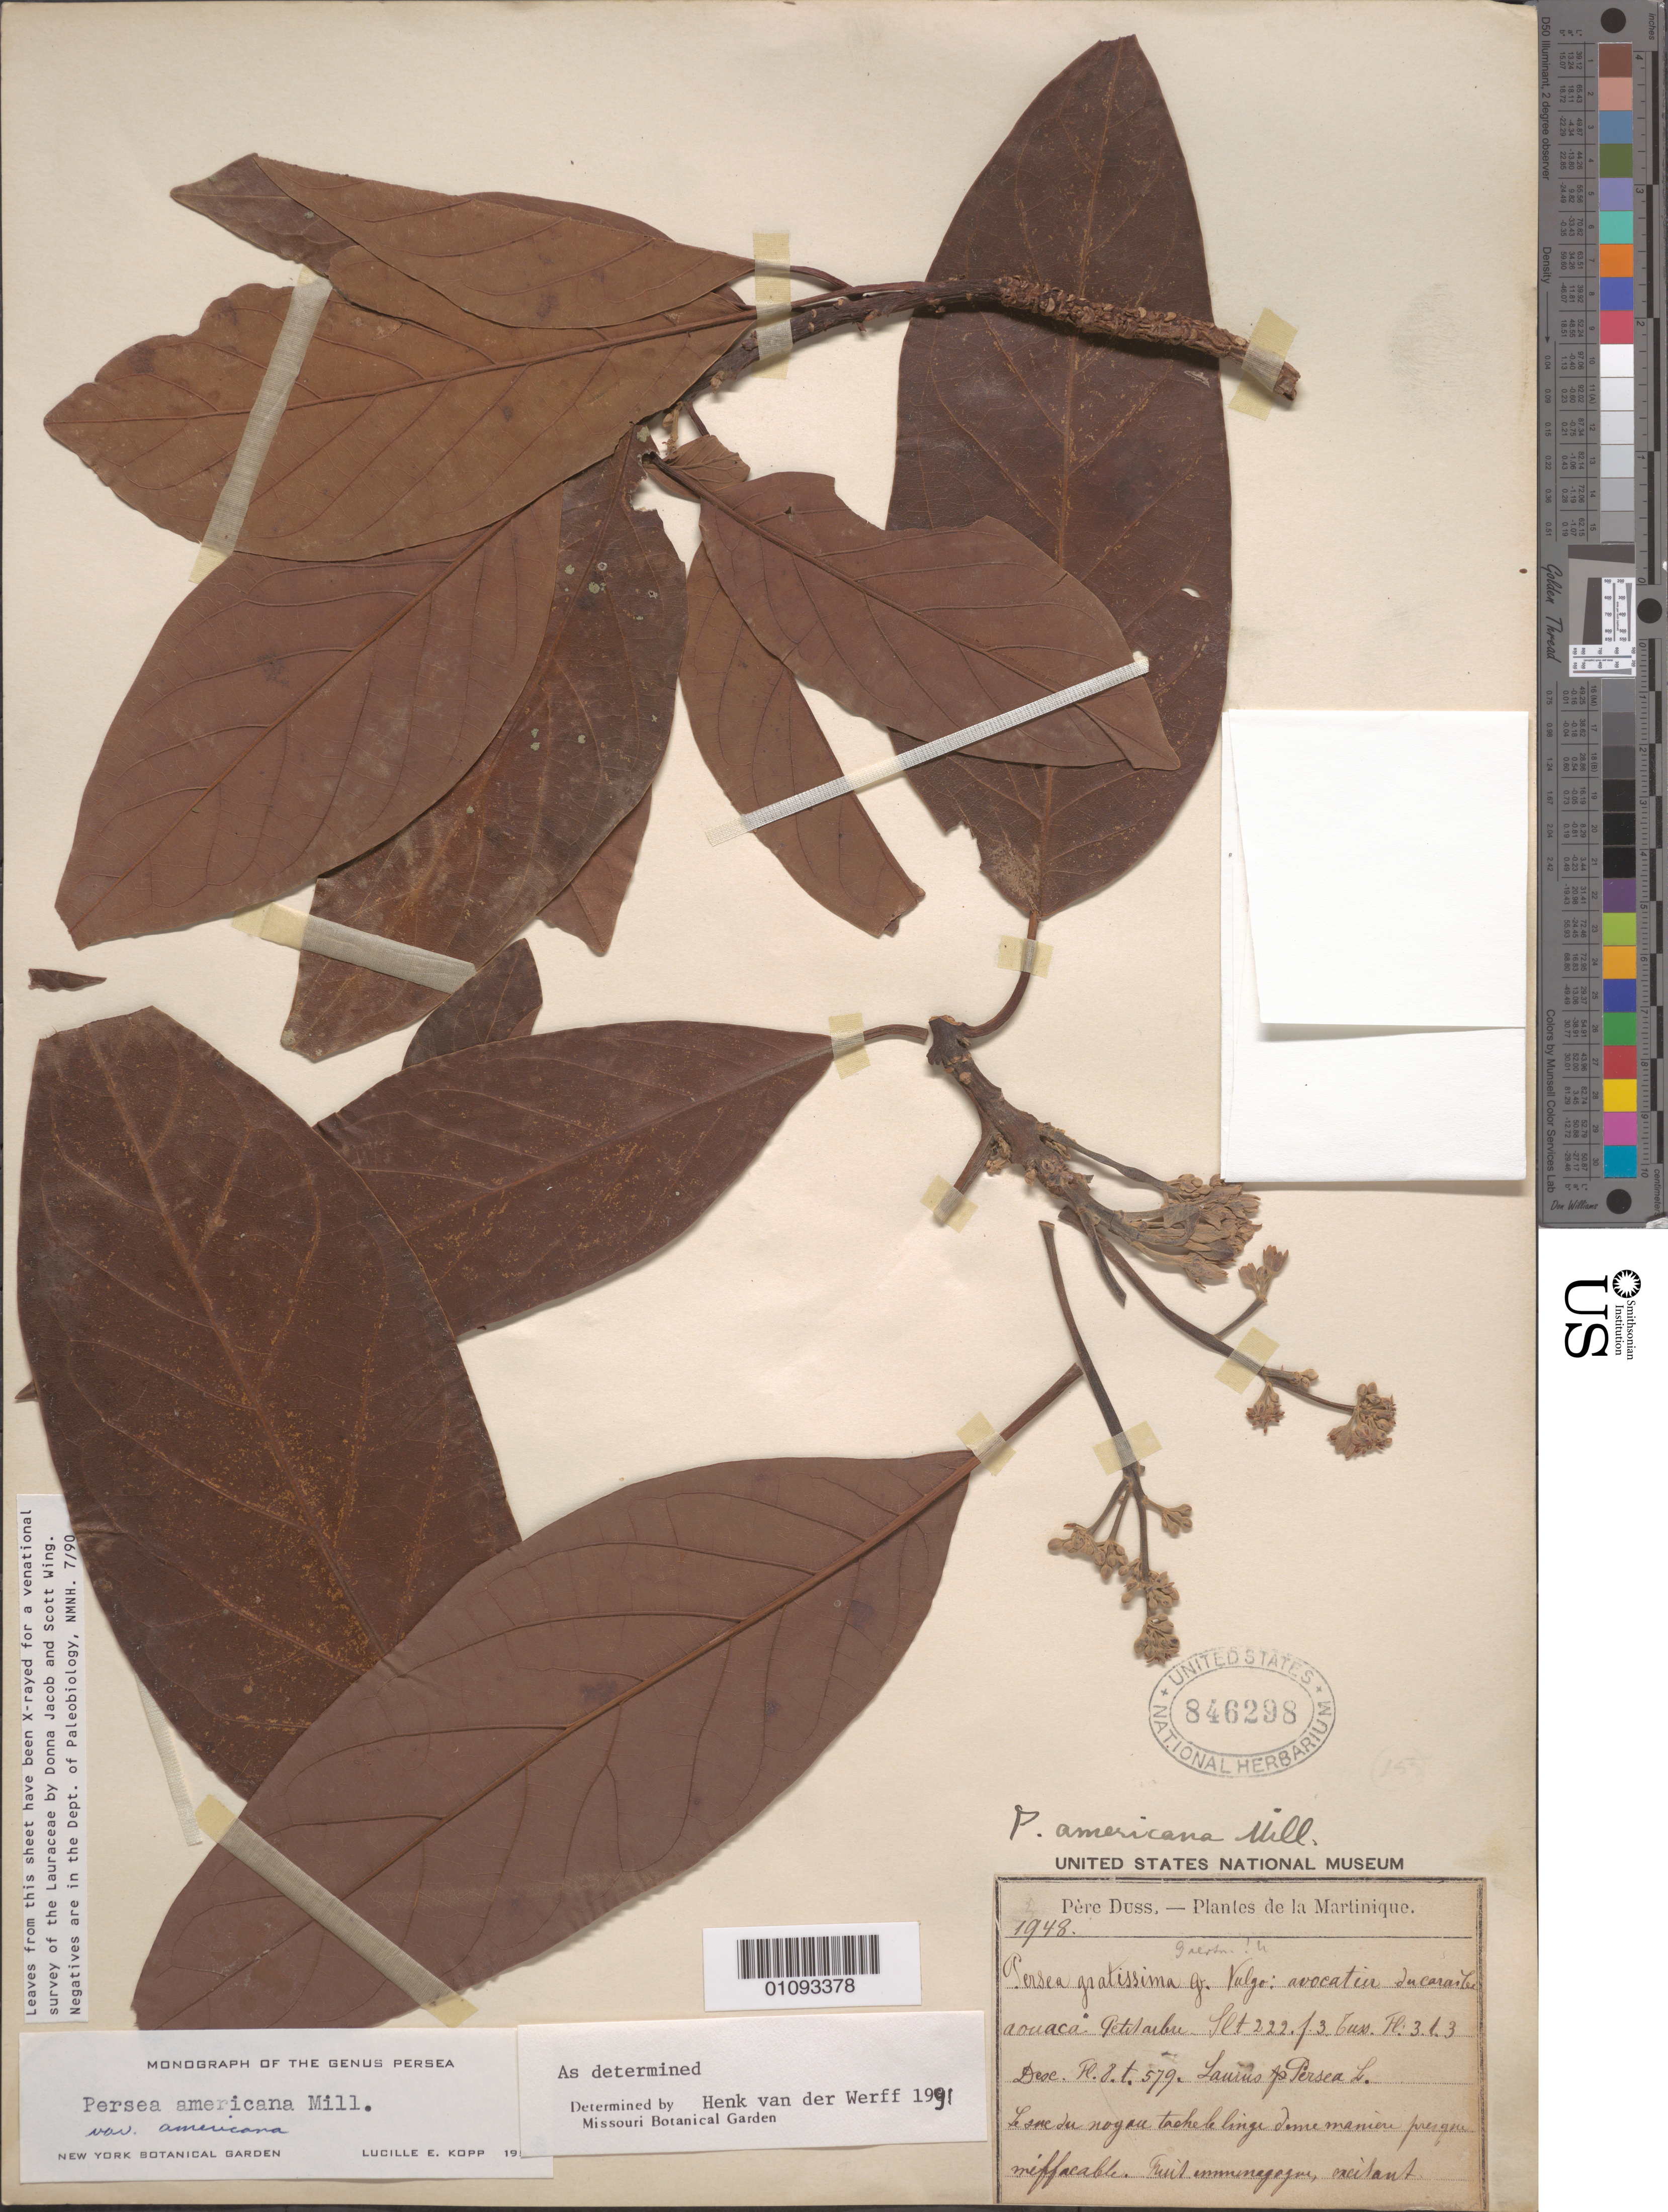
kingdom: Plantae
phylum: Tracheophyta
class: Magnoliopsida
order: Laurales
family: Lauraceae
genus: Persea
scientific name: Persea americana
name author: Mill.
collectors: Père Duss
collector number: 1948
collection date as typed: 1800 to -- --- 1899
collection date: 1800/1899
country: Martinique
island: Martinique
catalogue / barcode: US 846298